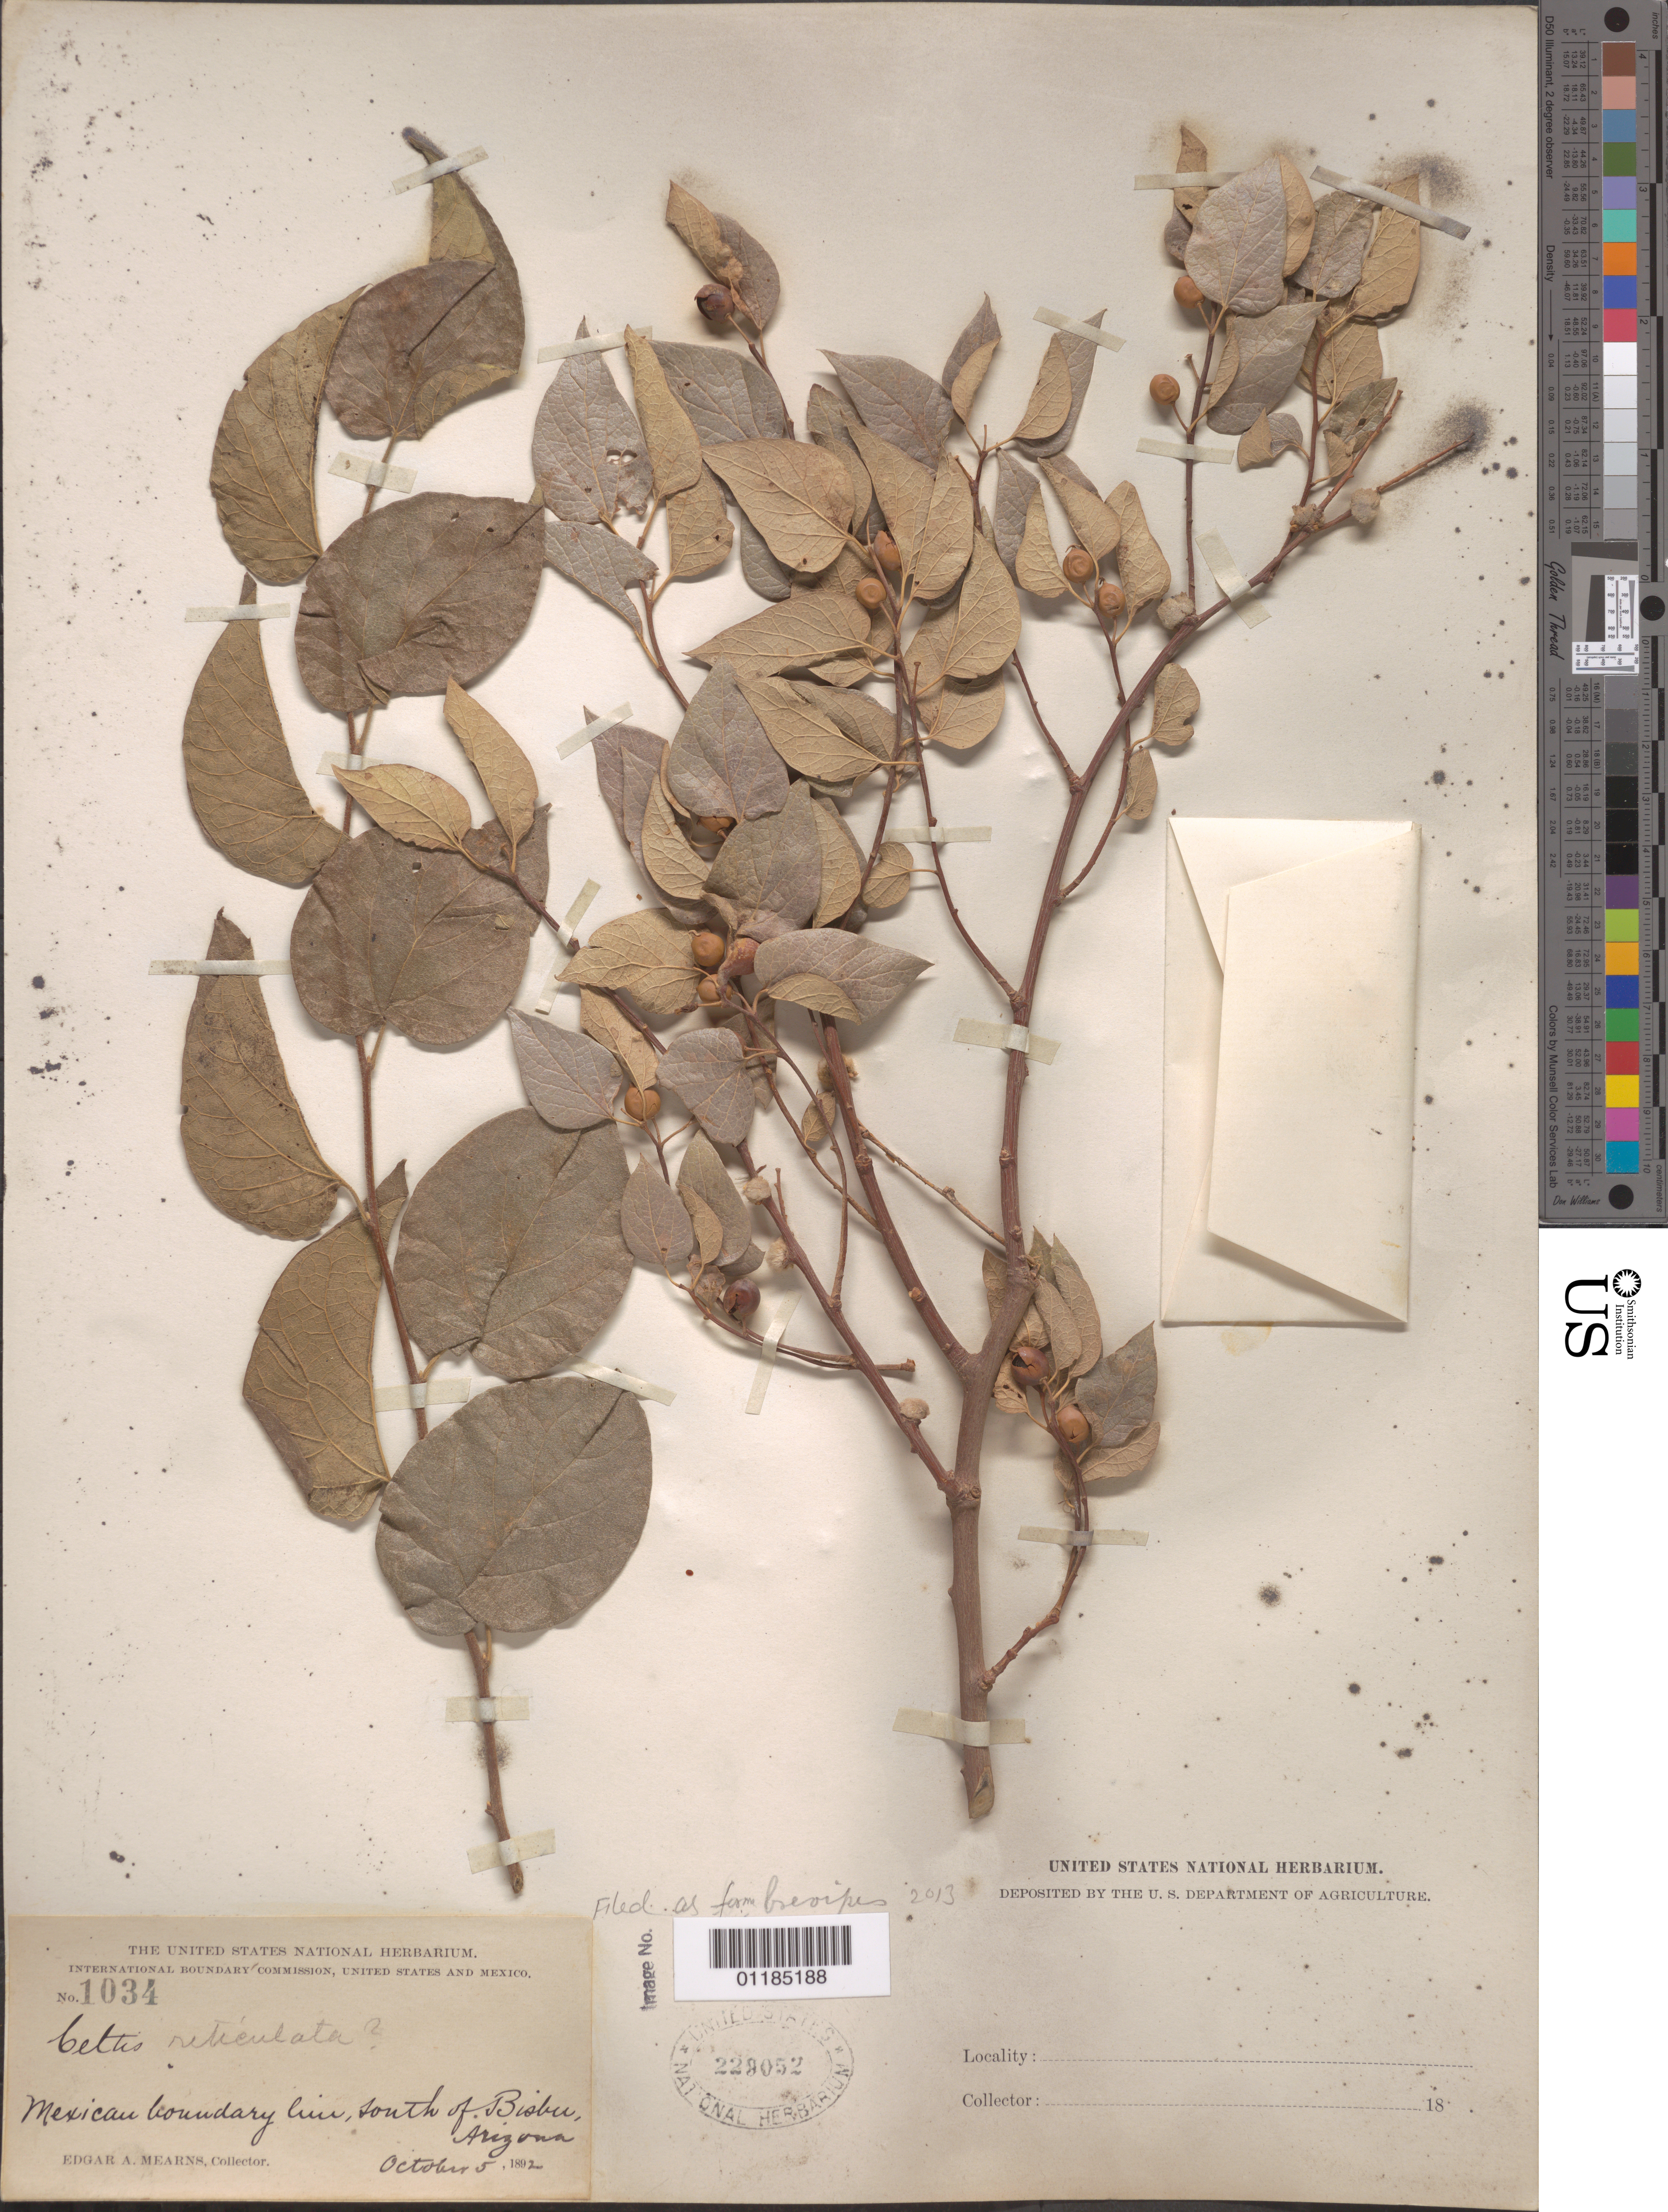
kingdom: Plantae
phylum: Tracheophyta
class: Magnoliopsida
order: Rosales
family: Cannabaceae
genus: Celtis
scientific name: Celtis reticulata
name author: Torr.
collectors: E. A. Mearns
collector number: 1034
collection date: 1892-10-05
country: United States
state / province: Arizona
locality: Mexican Boundary Line, S of Bisbee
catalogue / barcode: US 229052